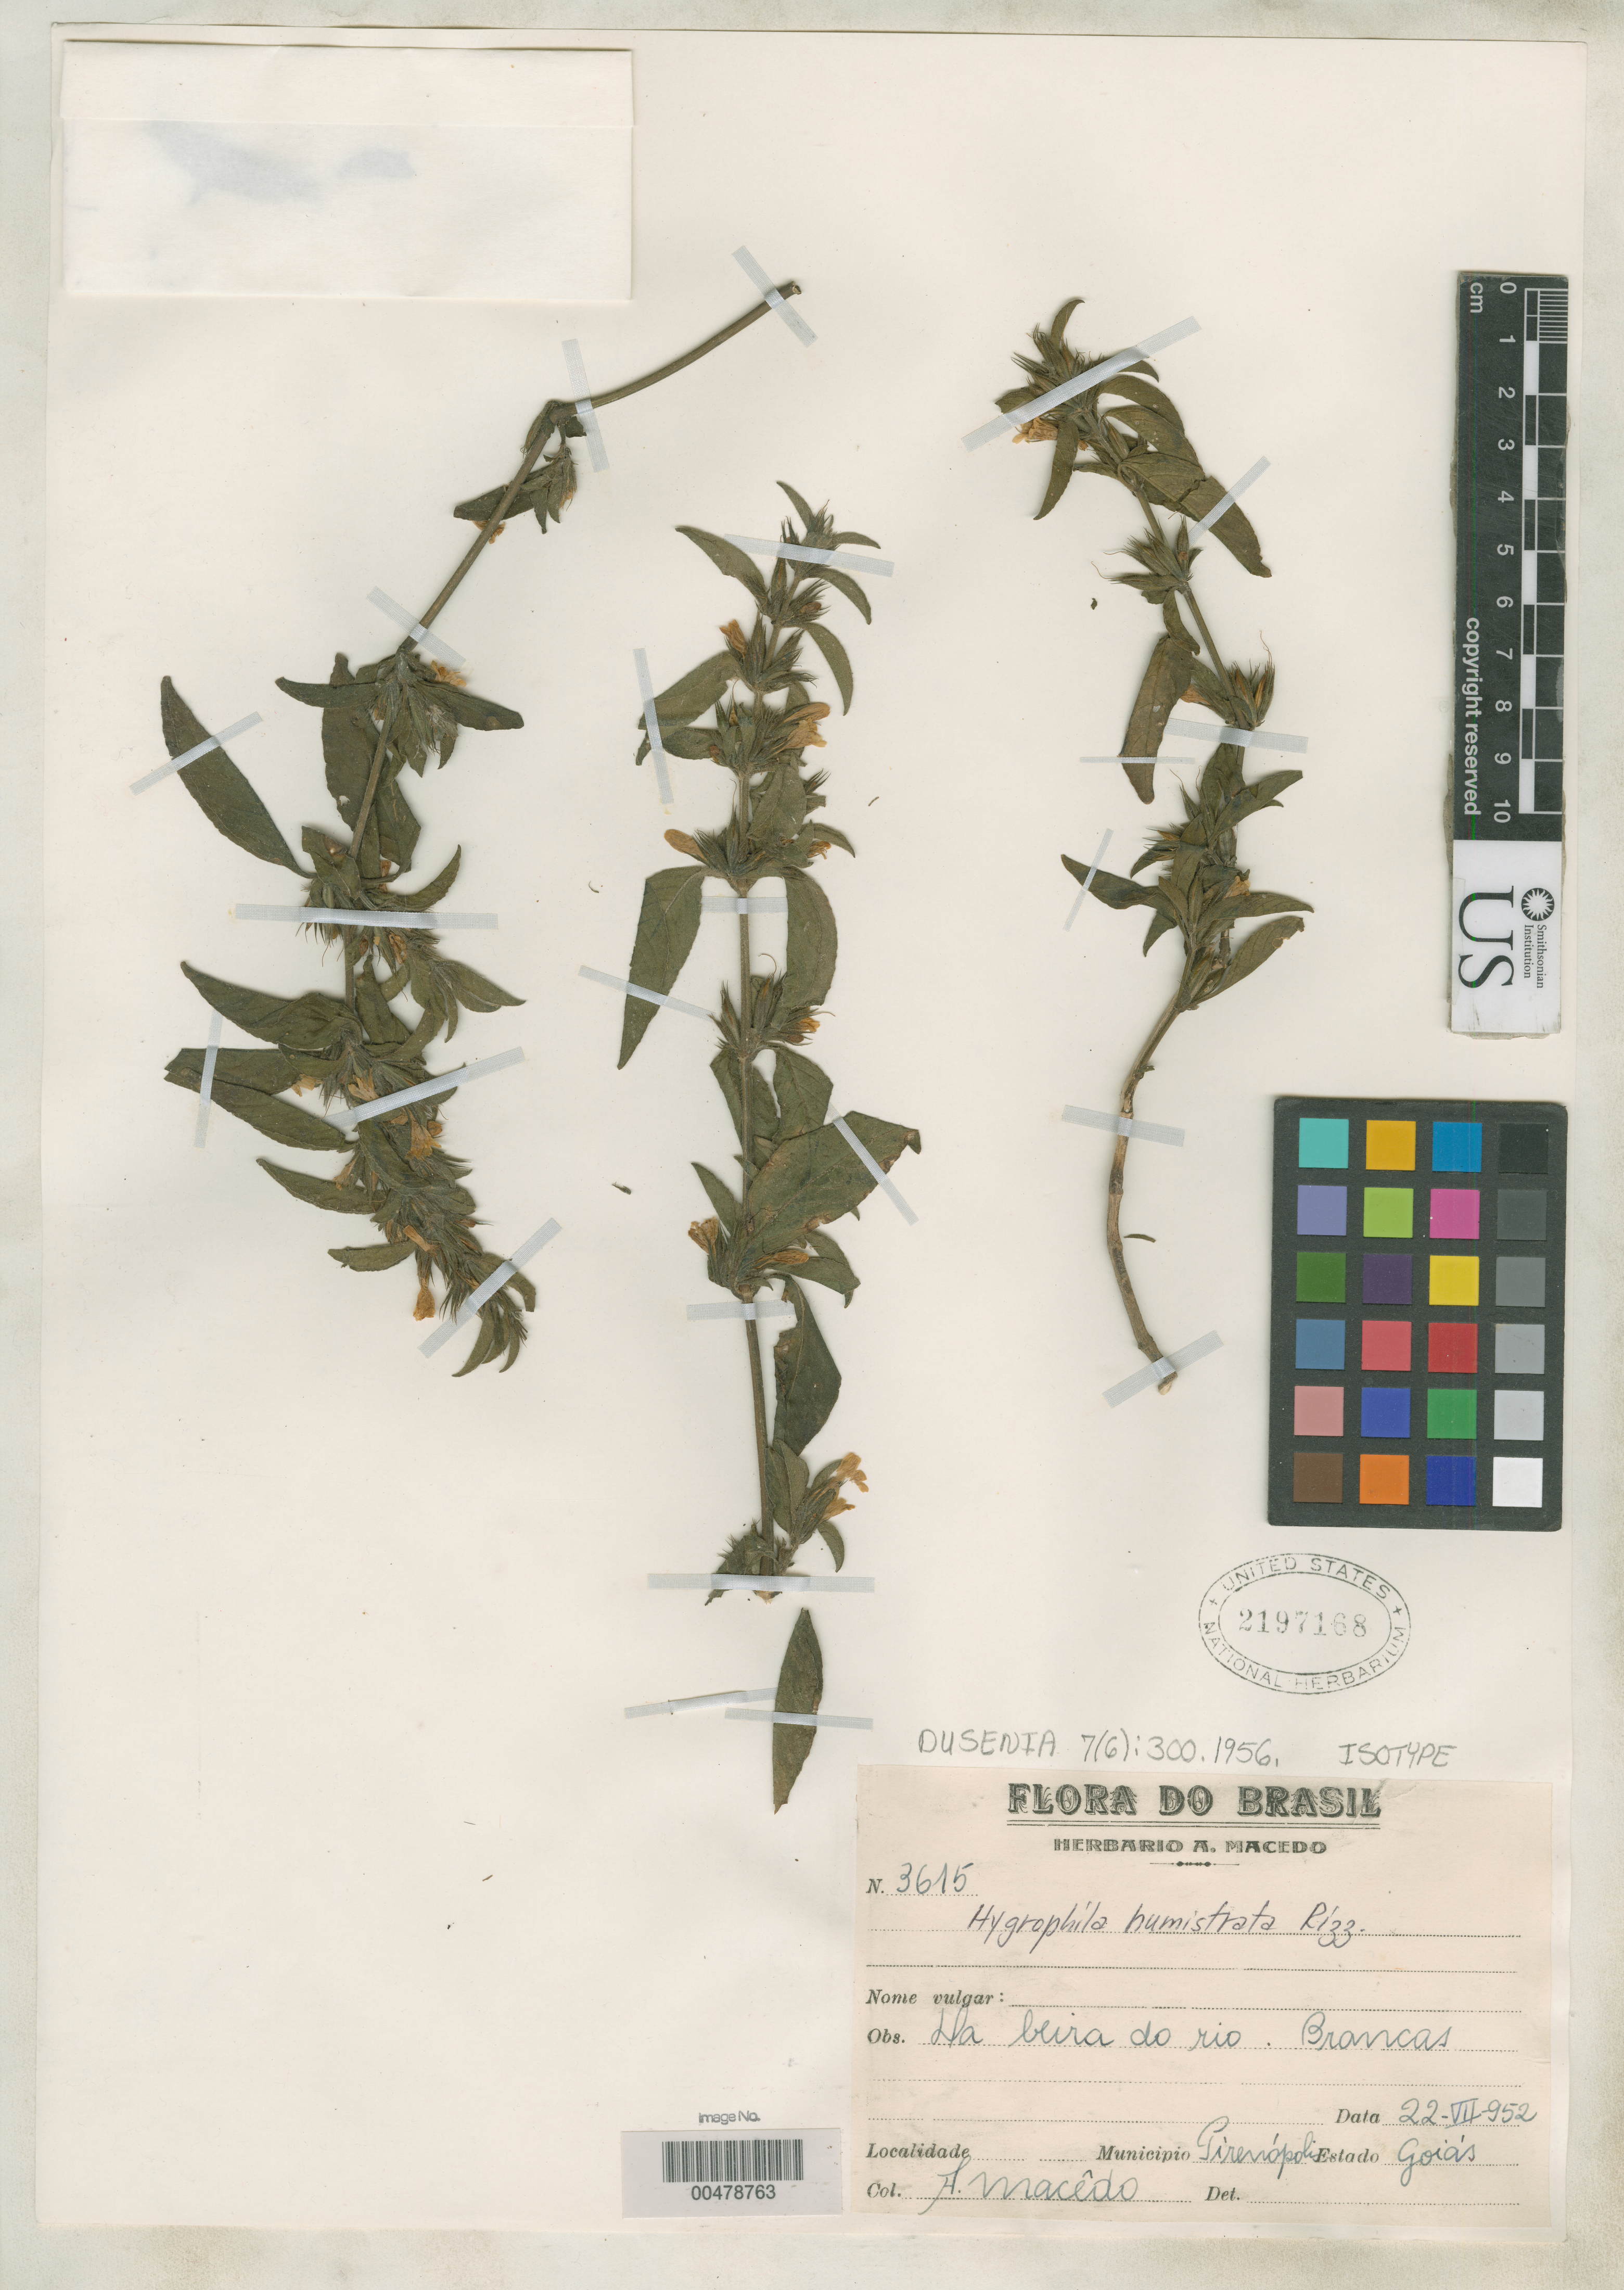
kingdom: Plantae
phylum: Tracheophyta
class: Magnoliopsida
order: Lamiales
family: Acanthaceae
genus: Hygrophila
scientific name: Hygrophila humistrata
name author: Rizzini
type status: Isotype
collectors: A. Macedo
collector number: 3615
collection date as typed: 22 Jul 1952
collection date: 1952-07-22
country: Brazil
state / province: Goiás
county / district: Pirenópolis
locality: Da beira do Rio Brancas.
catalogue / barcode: US 2197168